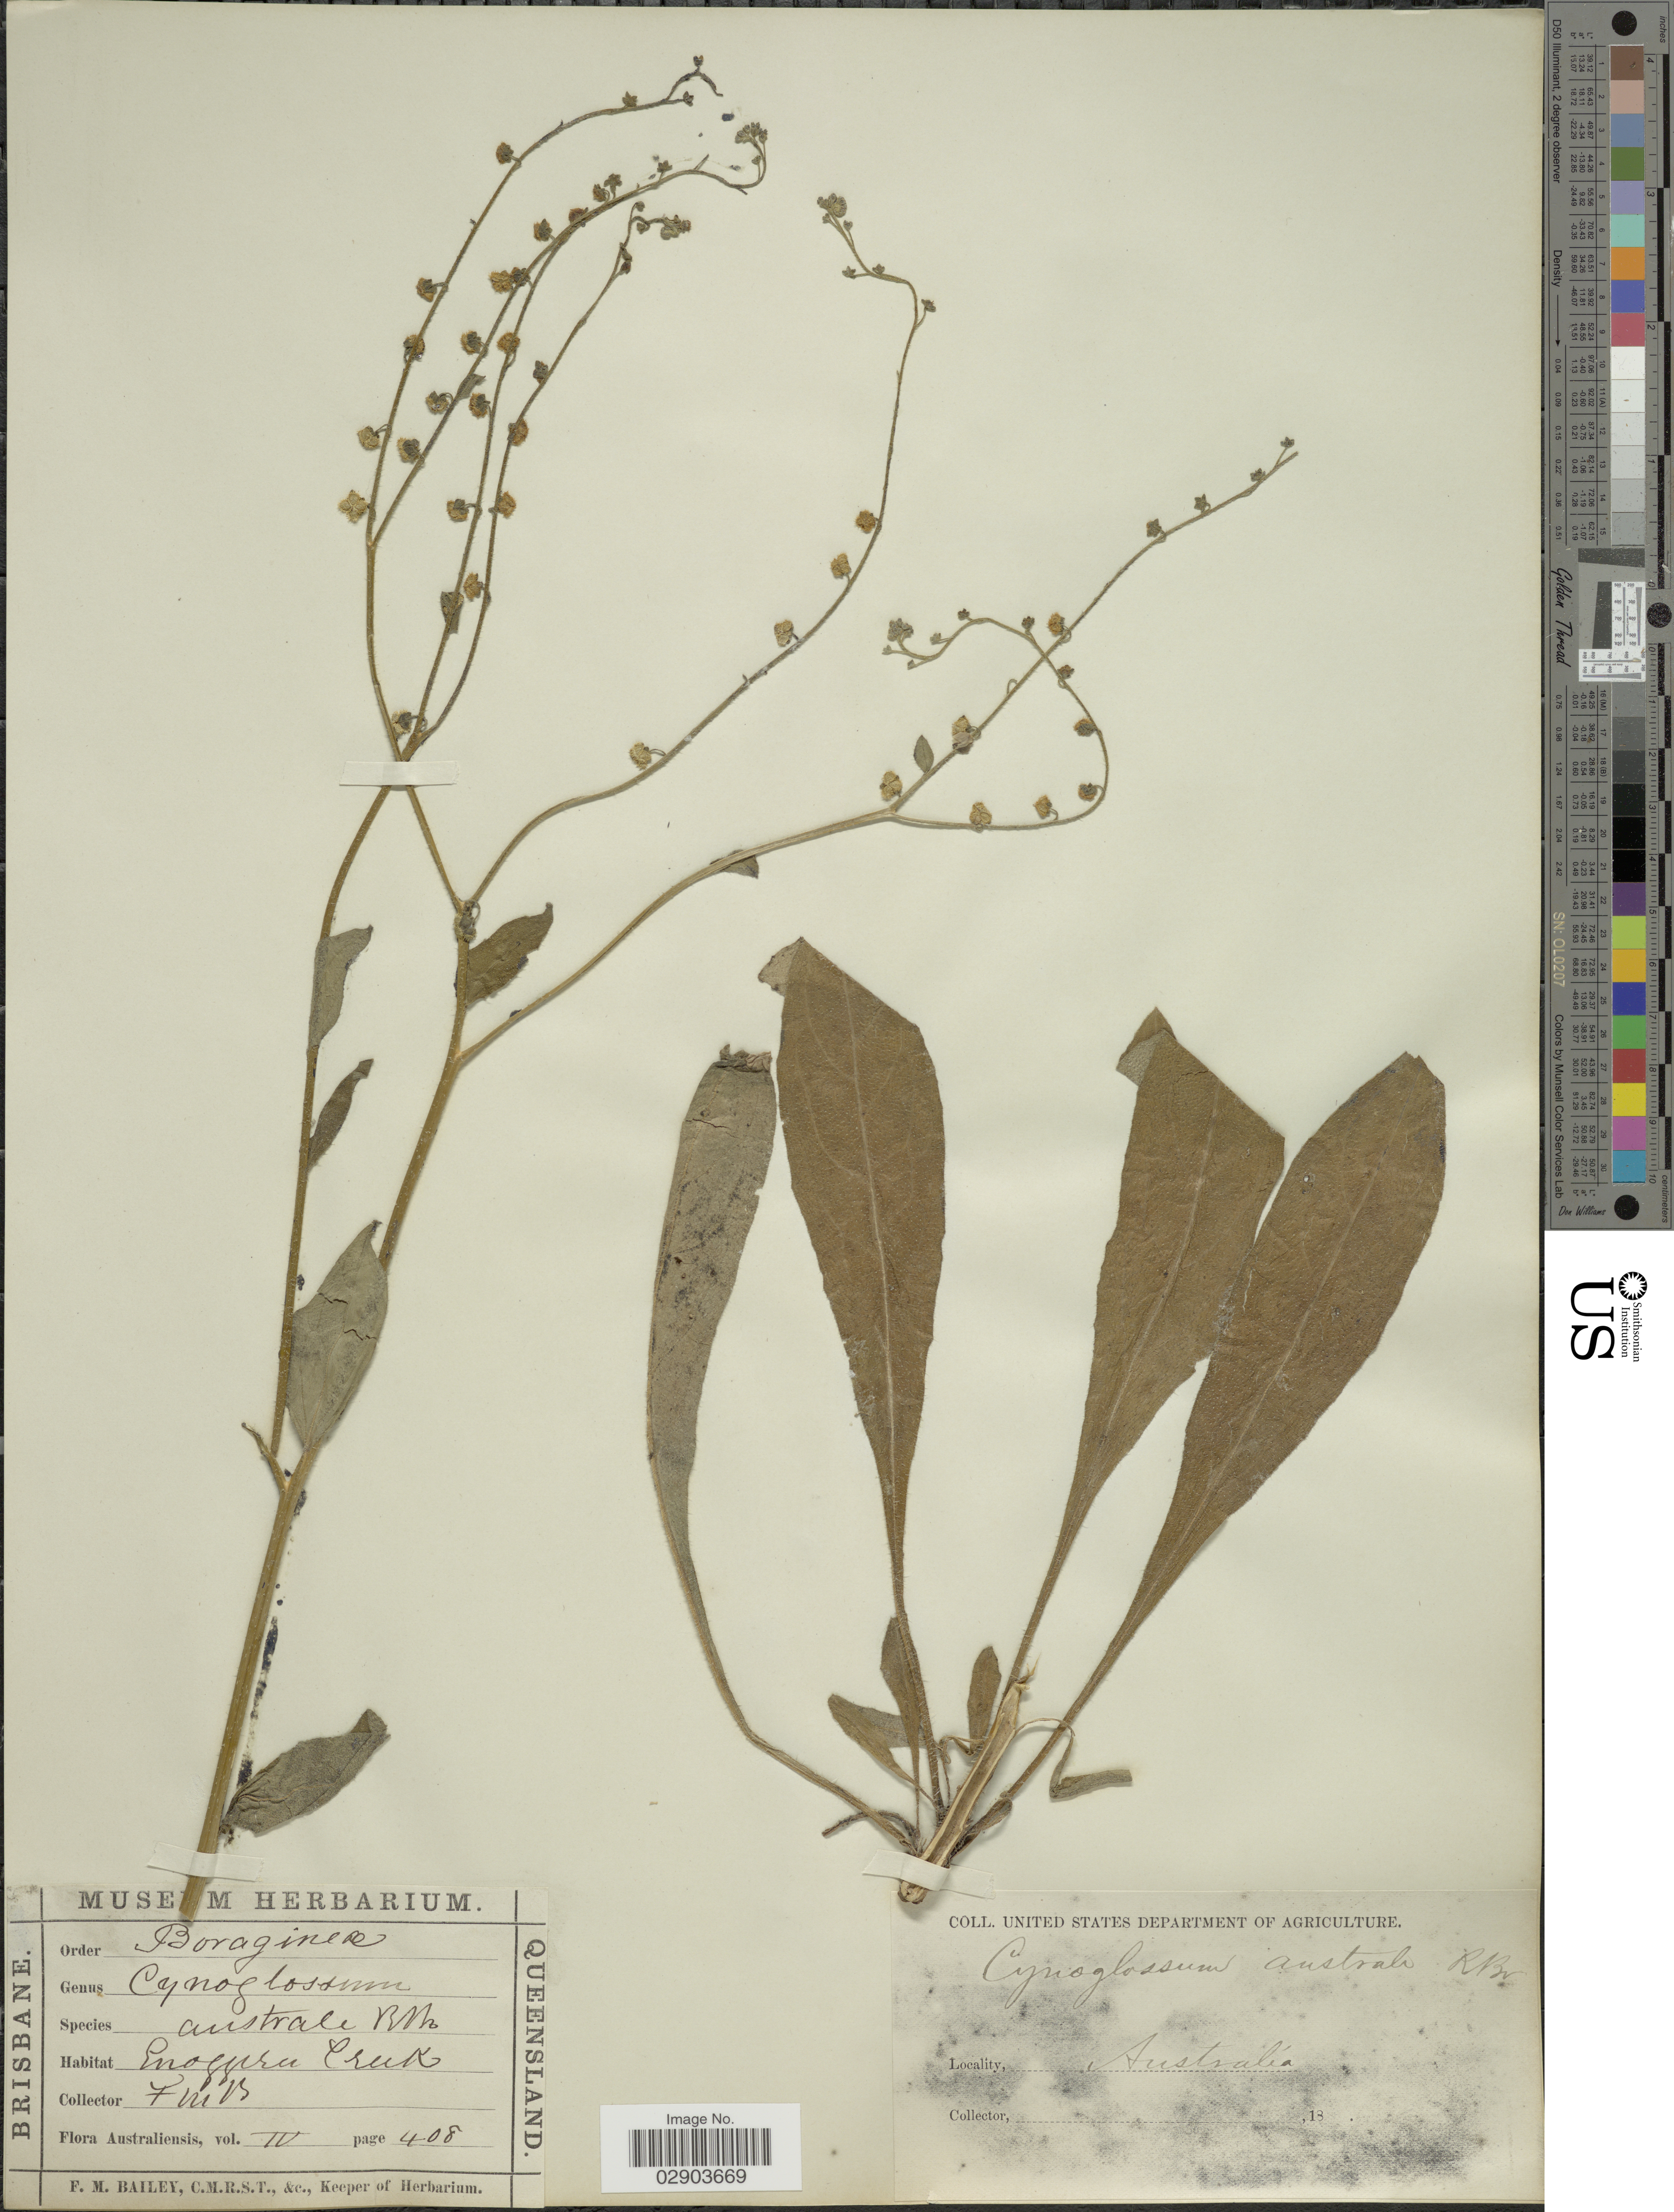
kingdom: Plantae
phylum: Tracheophyta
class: Magnoliopsida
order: Boraginales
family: Boraginaceae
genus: Cynoglossum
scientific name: Cynoglossum australe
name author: R. Br.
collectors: F. M. Bailey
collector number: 408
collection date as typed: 18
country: Australia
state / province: Queensland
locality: Enoggera Creek.